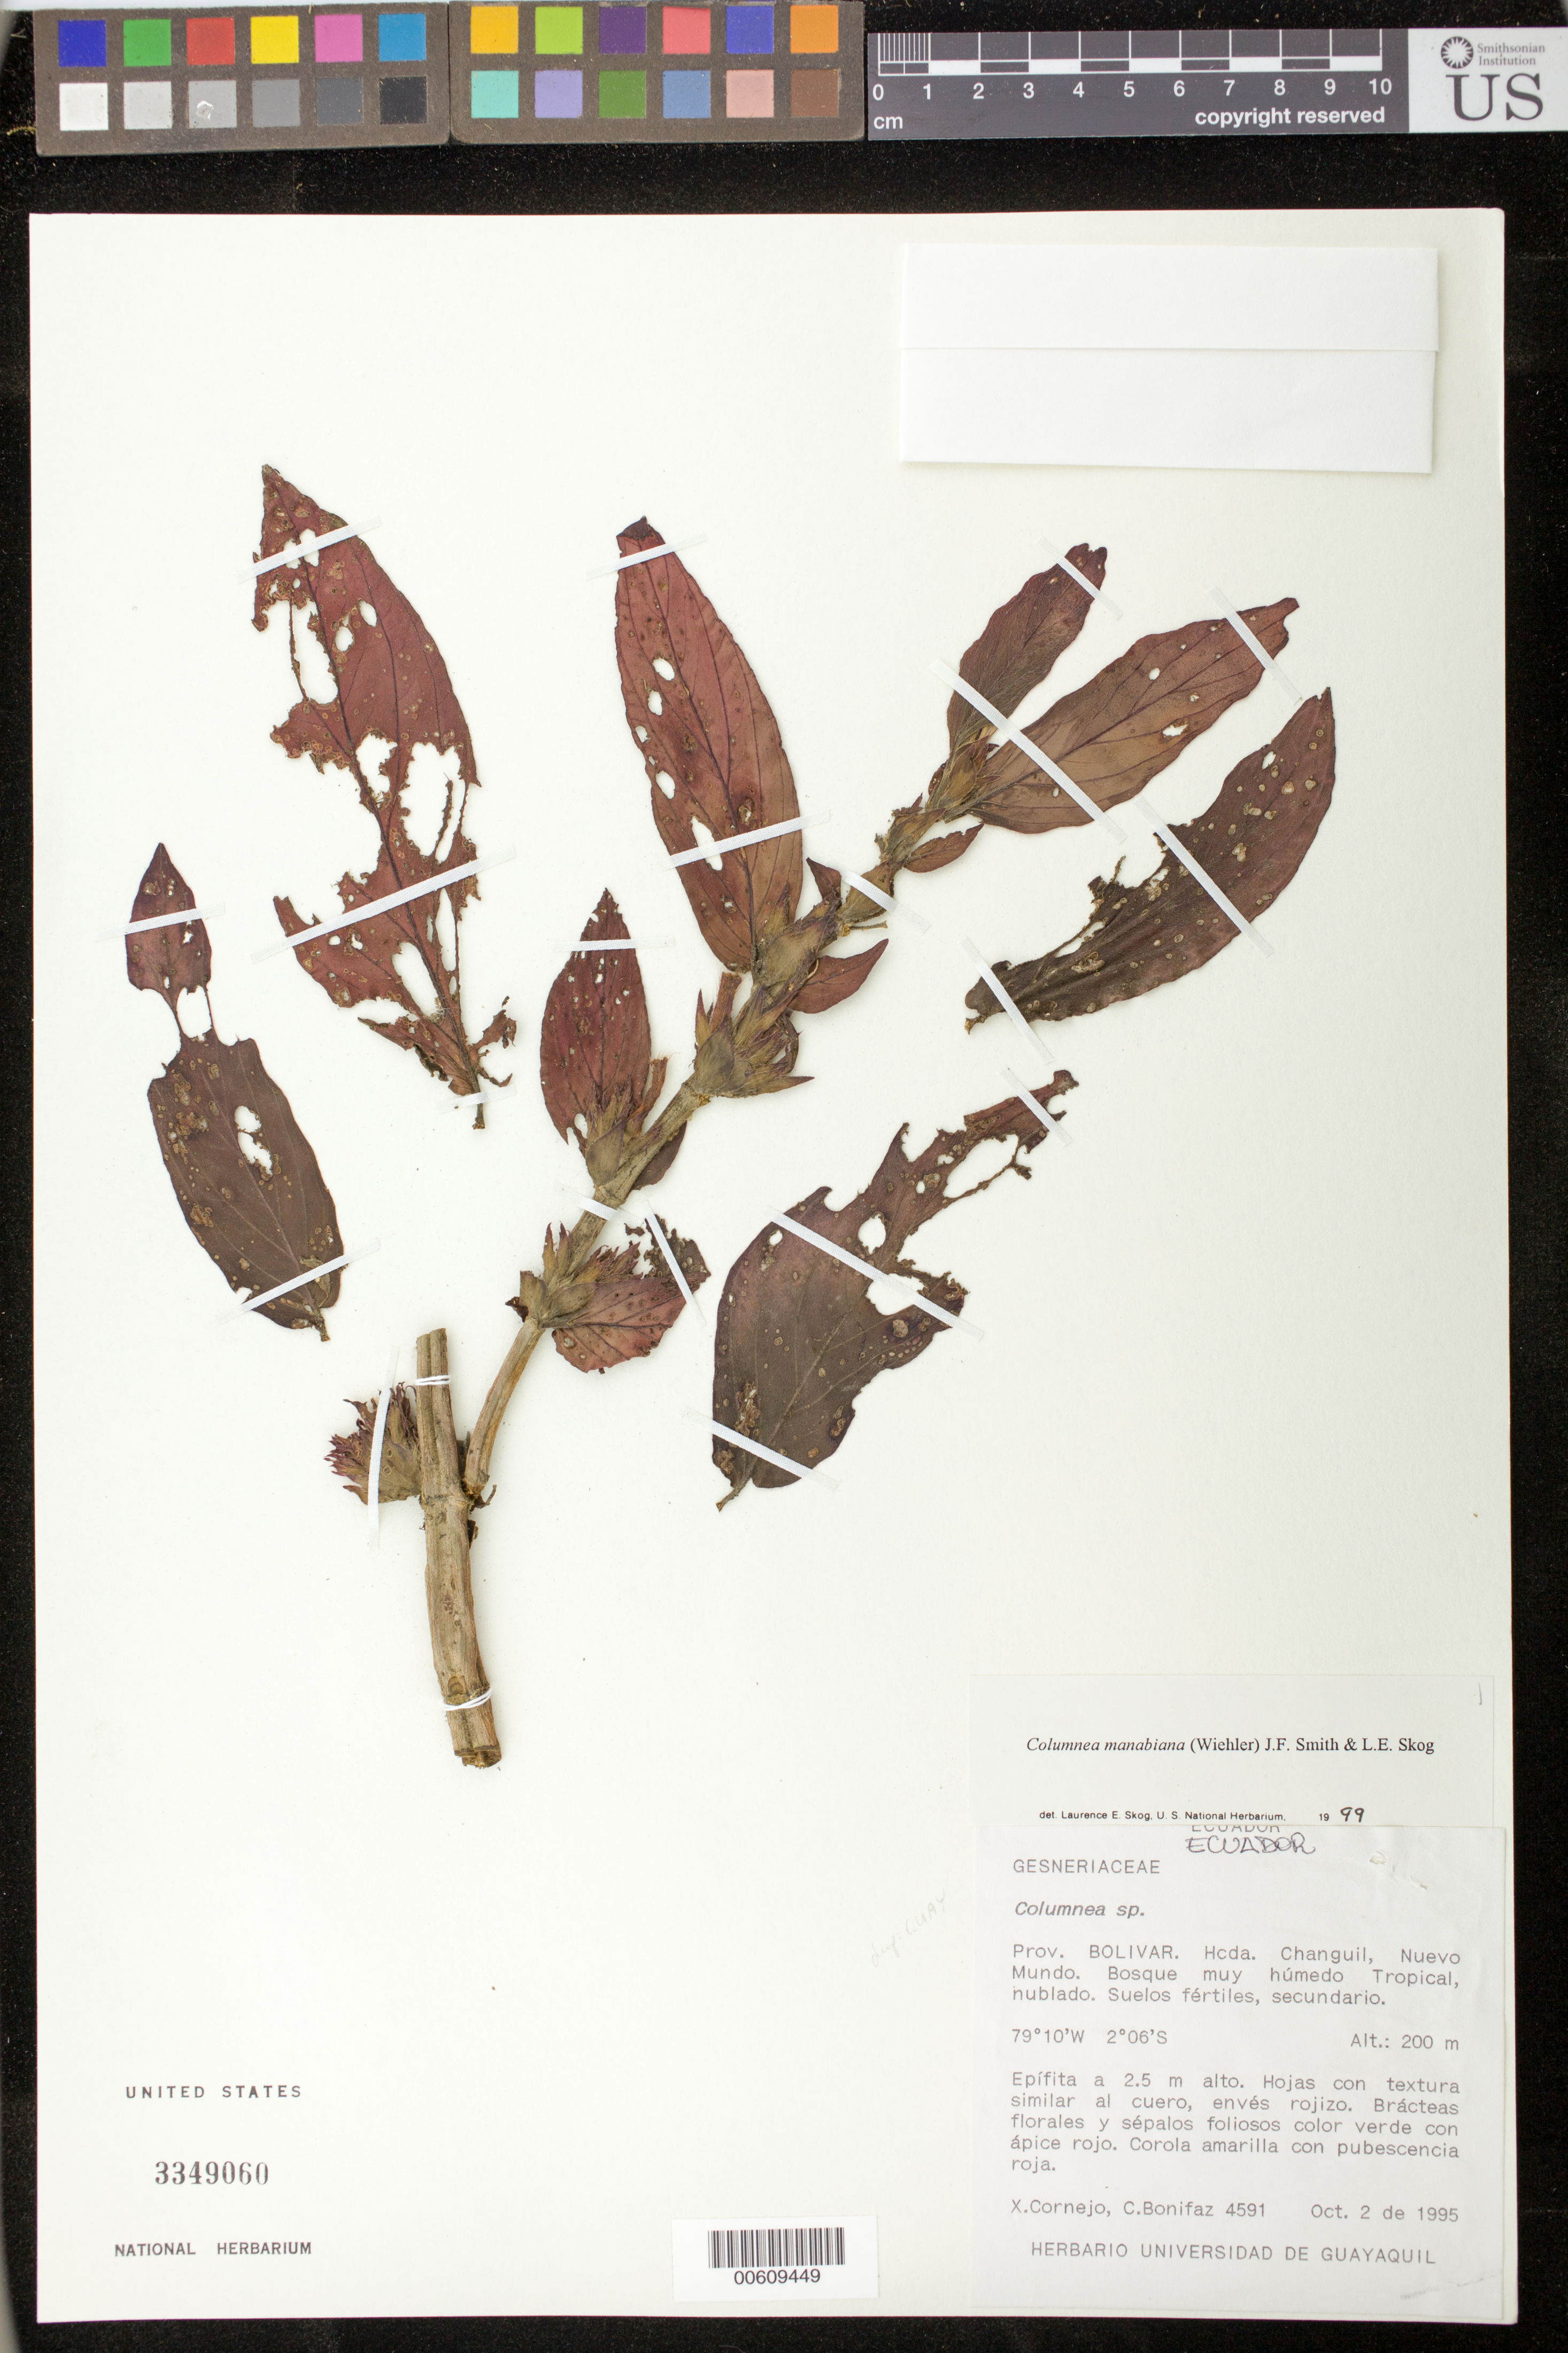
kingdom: Plantae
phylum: Tracheophyta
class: Magnoliopsida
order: Lamiales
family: Gesneriaceae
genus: Columnea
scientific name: Columnea manabiana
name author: (Wiehler) J.F. Sm. & L.E. Skog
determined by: Skog, Laurence E.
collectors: X. F. Cornejo & C. Bonifaz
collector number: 4591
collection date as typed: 02 Oct 1995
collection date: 1995-10-02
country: Ecuador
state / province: Bolivar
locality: Hcda. Changuil, Nuevo Mundo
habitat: Bosque muy húmedo tropical, nublado; suelos fértiles, secundario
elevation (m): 200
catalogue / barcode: US 3349060